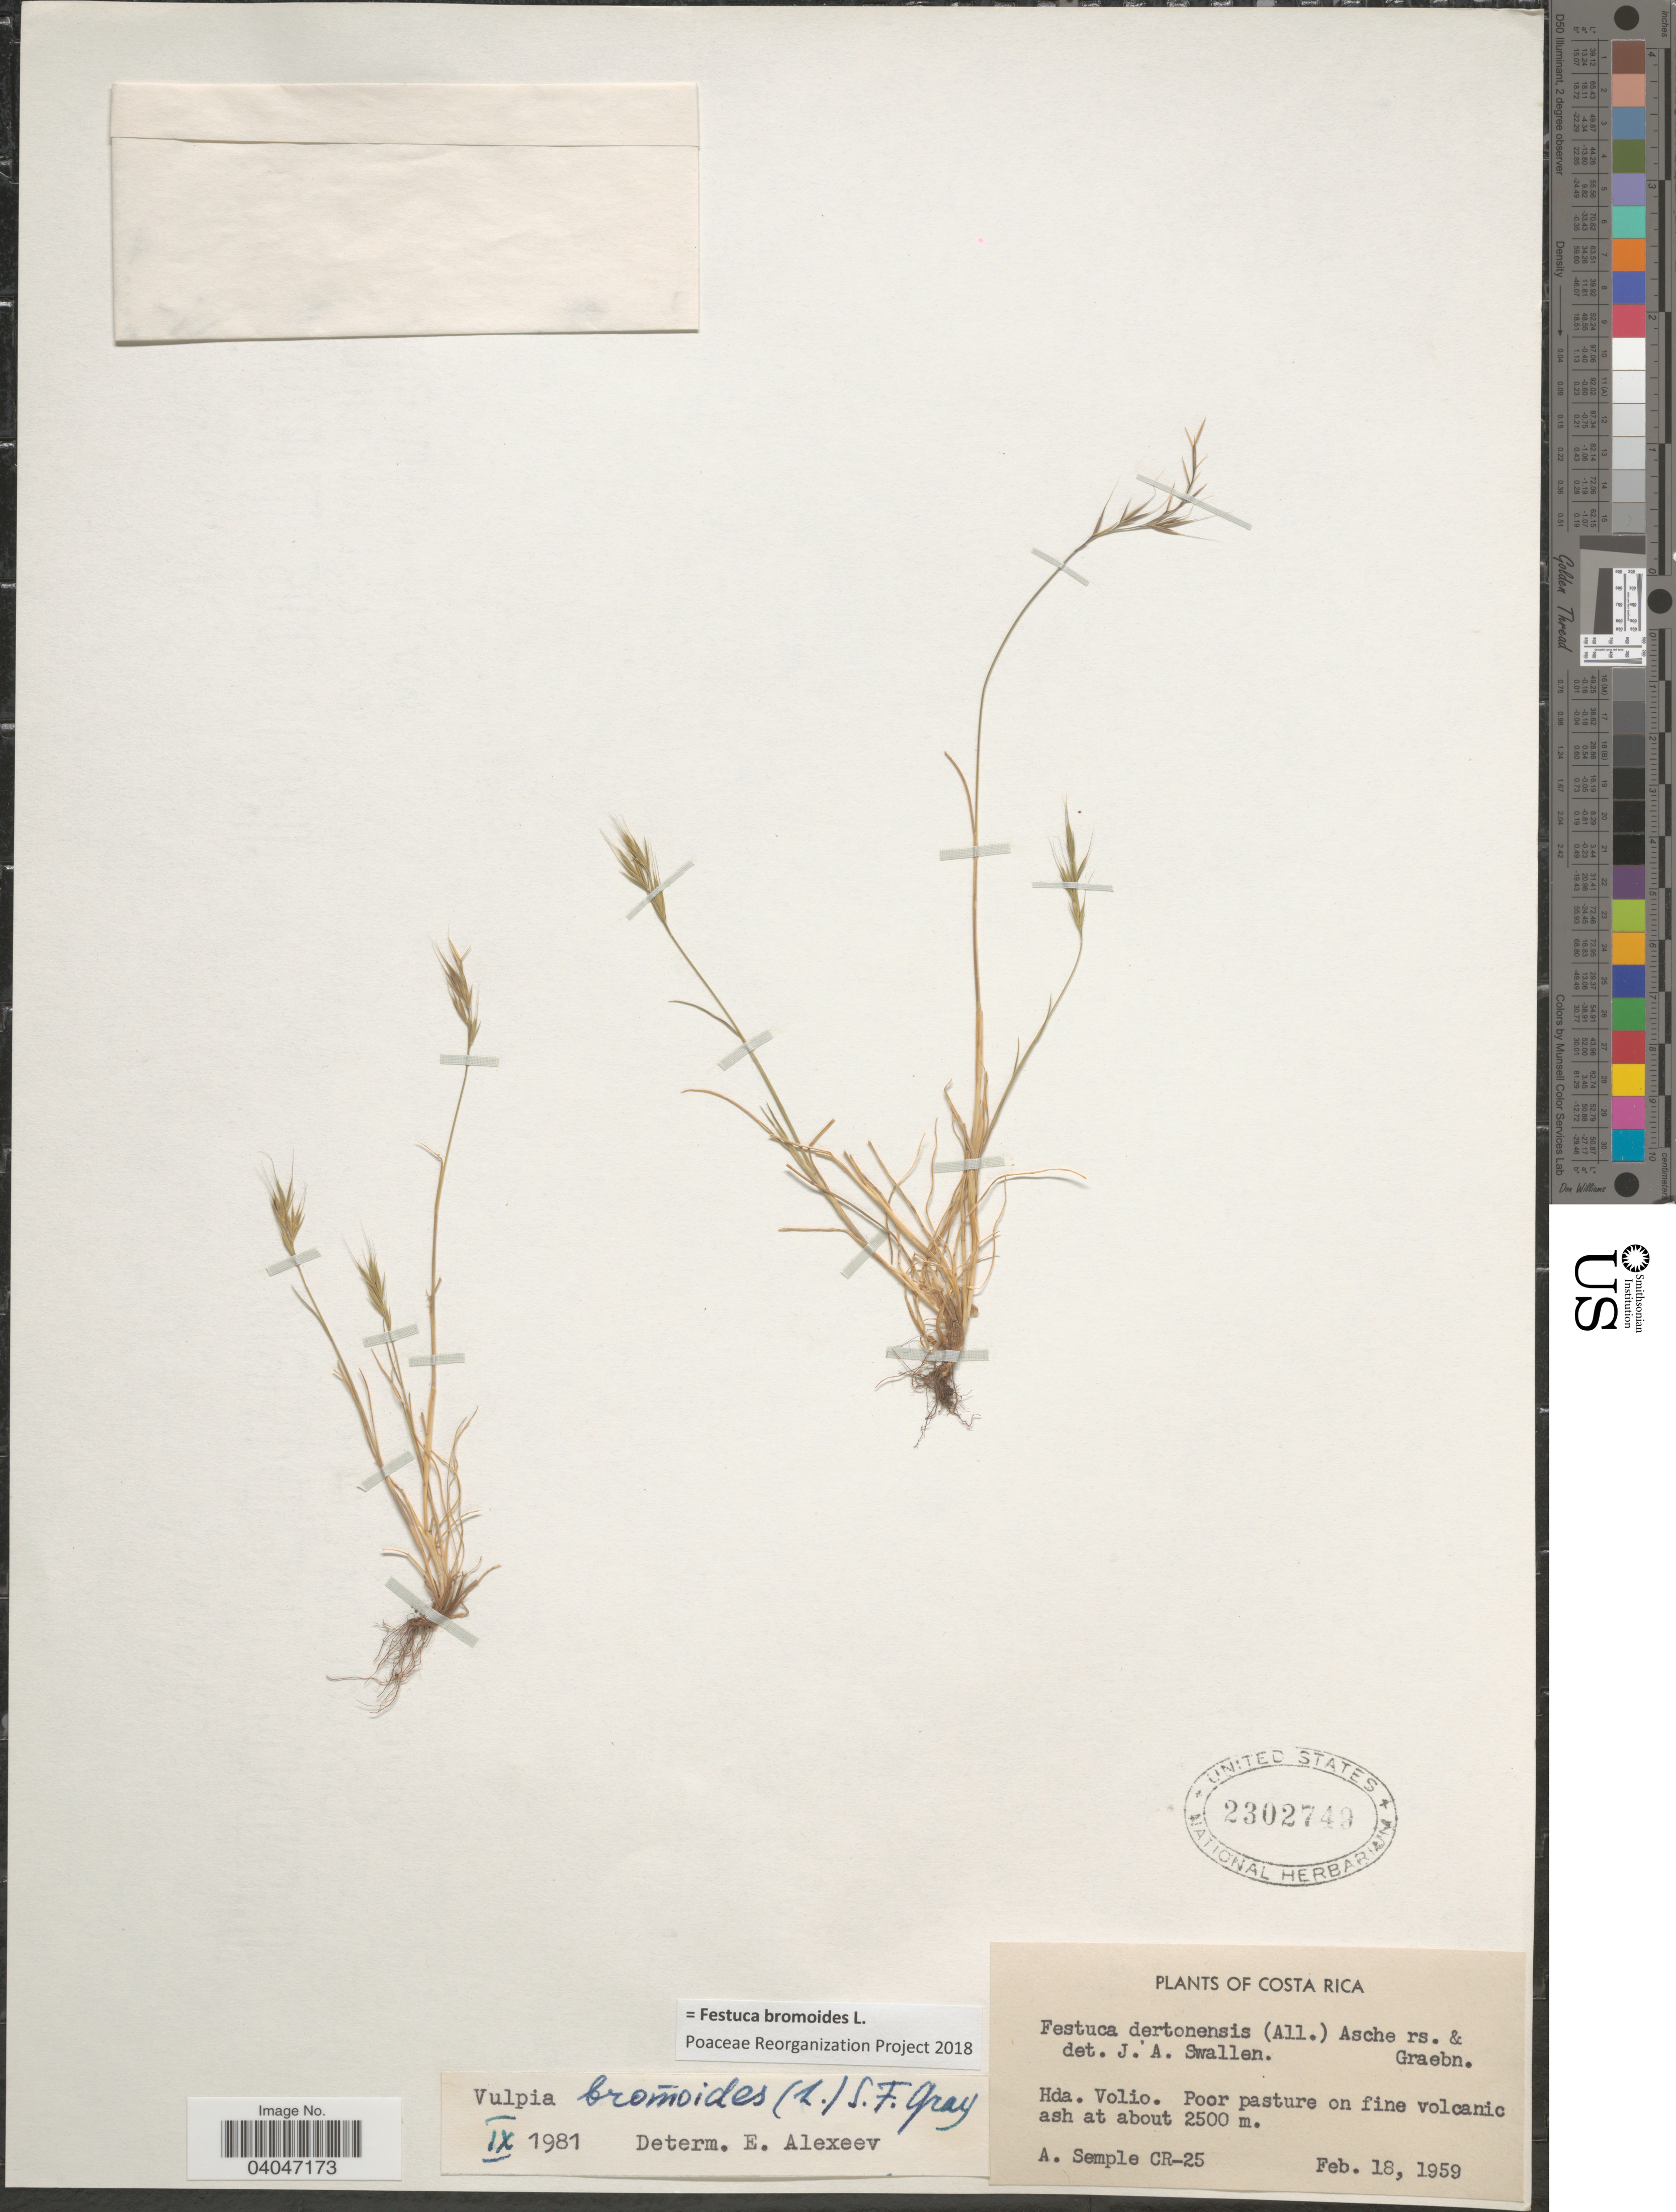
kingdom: Plantae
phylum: Tracheophyta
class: Liliopsida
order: Poales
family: Poaceae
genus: Festuca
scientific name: Festuca bromoides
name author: L.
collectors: A. Semple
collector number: CR-25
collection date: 1959-02-18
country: Costa Rica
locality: Hda. Volio.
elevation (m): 2500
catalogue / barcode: US 2302749